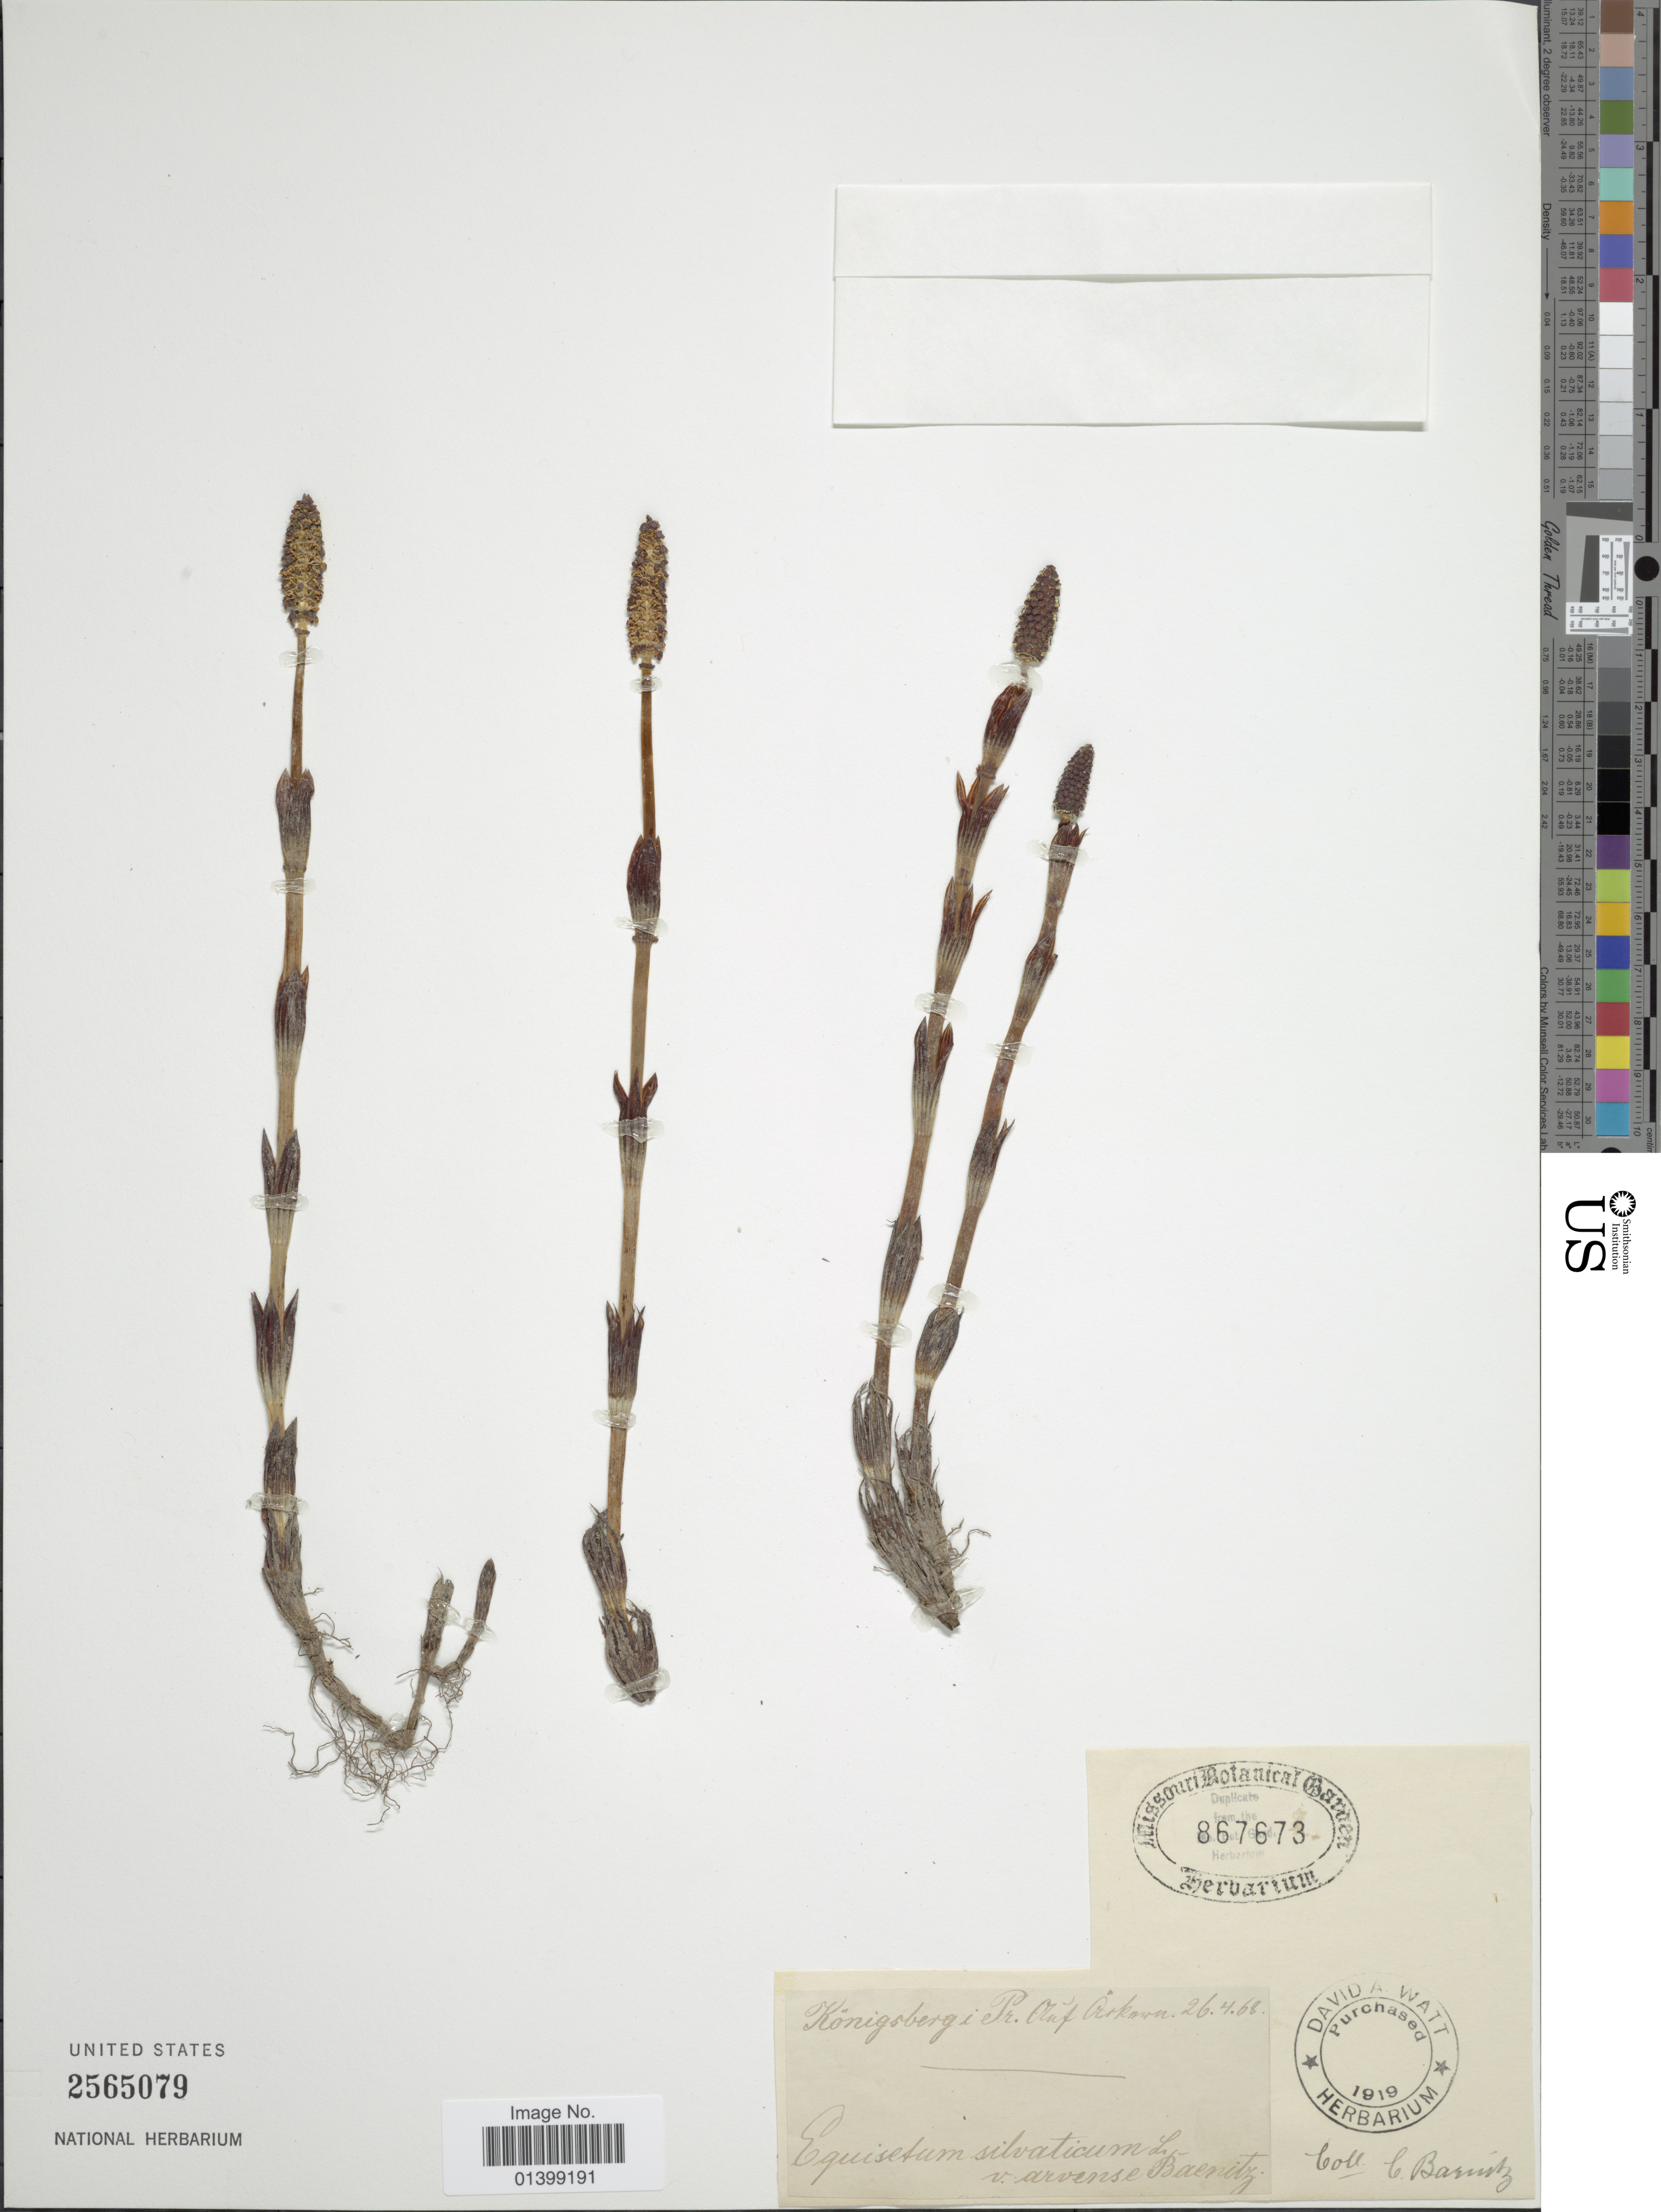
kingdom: Plantae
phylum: Tracheophyta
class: Polypodiopsida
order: Equisetales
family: Equisetaceae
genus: Equisetum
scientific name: Equisetum sylvaticum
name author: L.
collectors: C. G. Baenitz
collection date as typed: Transcribed d/m/y: 26/4/68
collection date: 1968-04-26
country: Russian Federation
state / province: Kaliningrad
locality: Königsberg.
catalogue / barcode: US 2565079